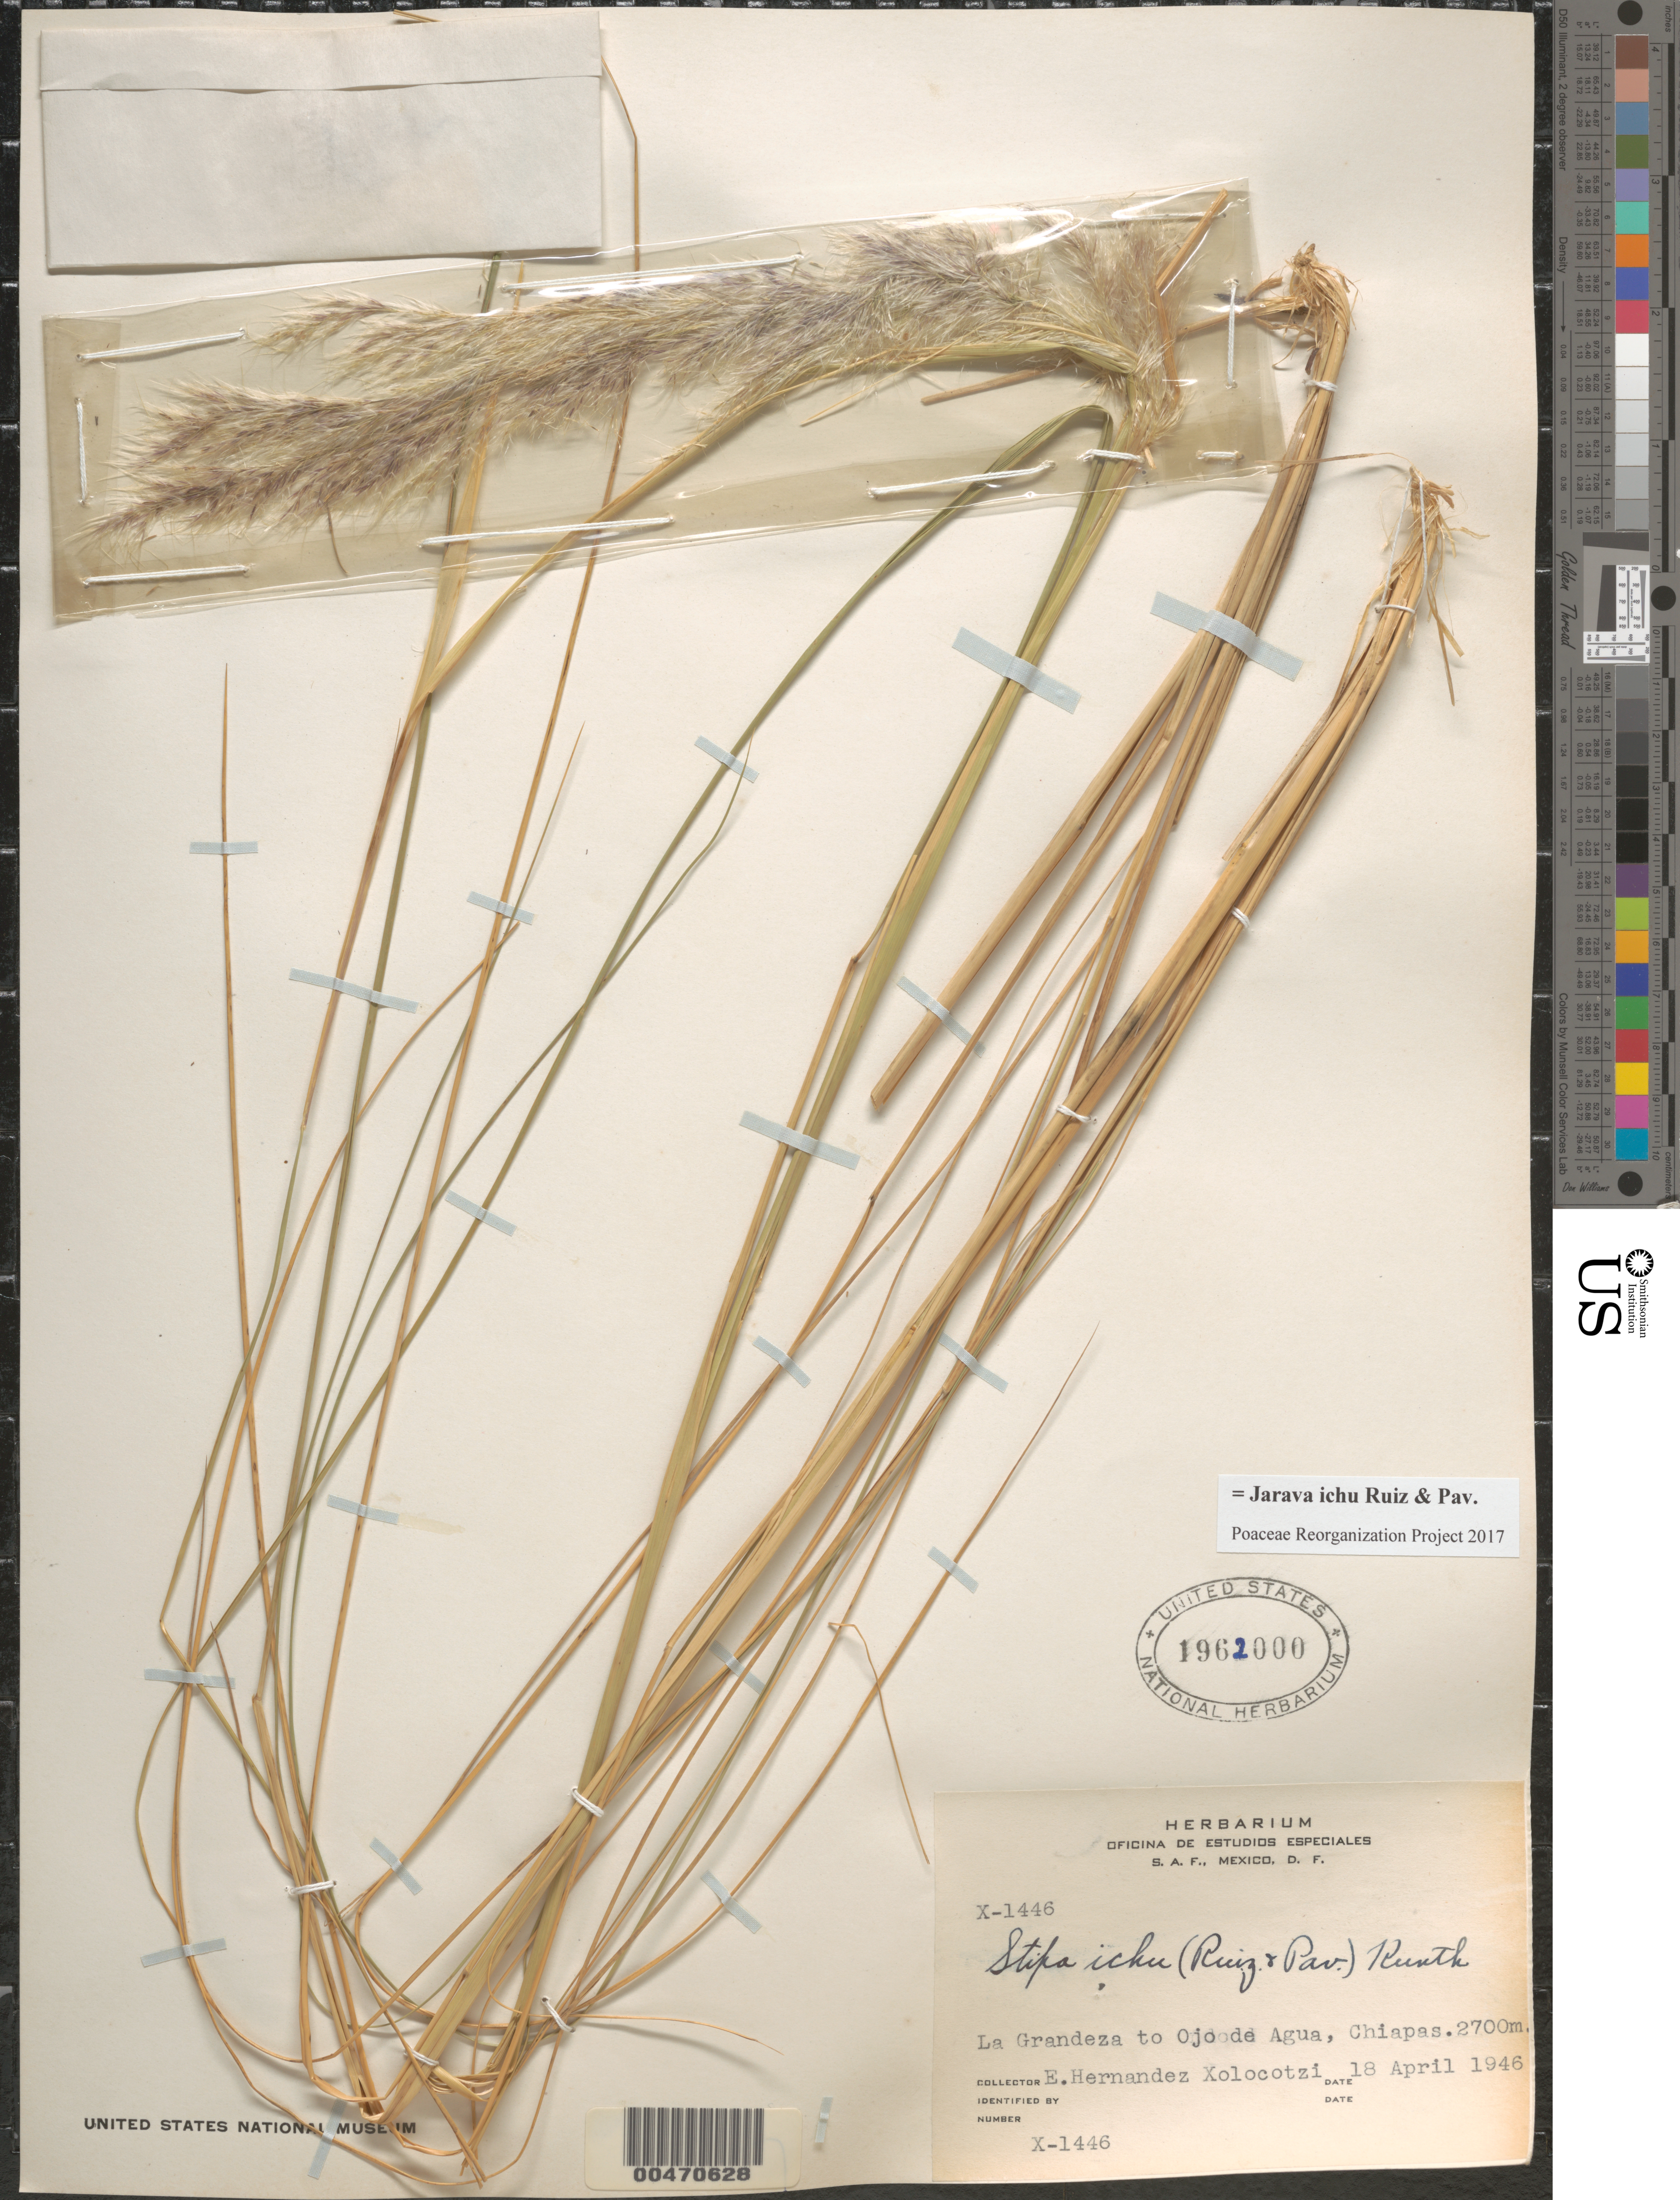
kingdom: Plantae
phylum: Tracheophyta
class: Liliopsida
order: Poales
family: Poaceae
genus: Jarava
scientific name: Jarava ichu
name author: Ruiz & Pav.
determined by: Poaceae Reorganization Project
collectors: E. I. Hernández-X.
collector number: X-1446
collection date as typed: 18 Apr 1946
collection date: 1946-04-18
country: Mexico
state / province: Chiapas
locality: La Grandeza to Ojo de Agua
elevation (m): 2700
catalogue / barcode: US 1962000